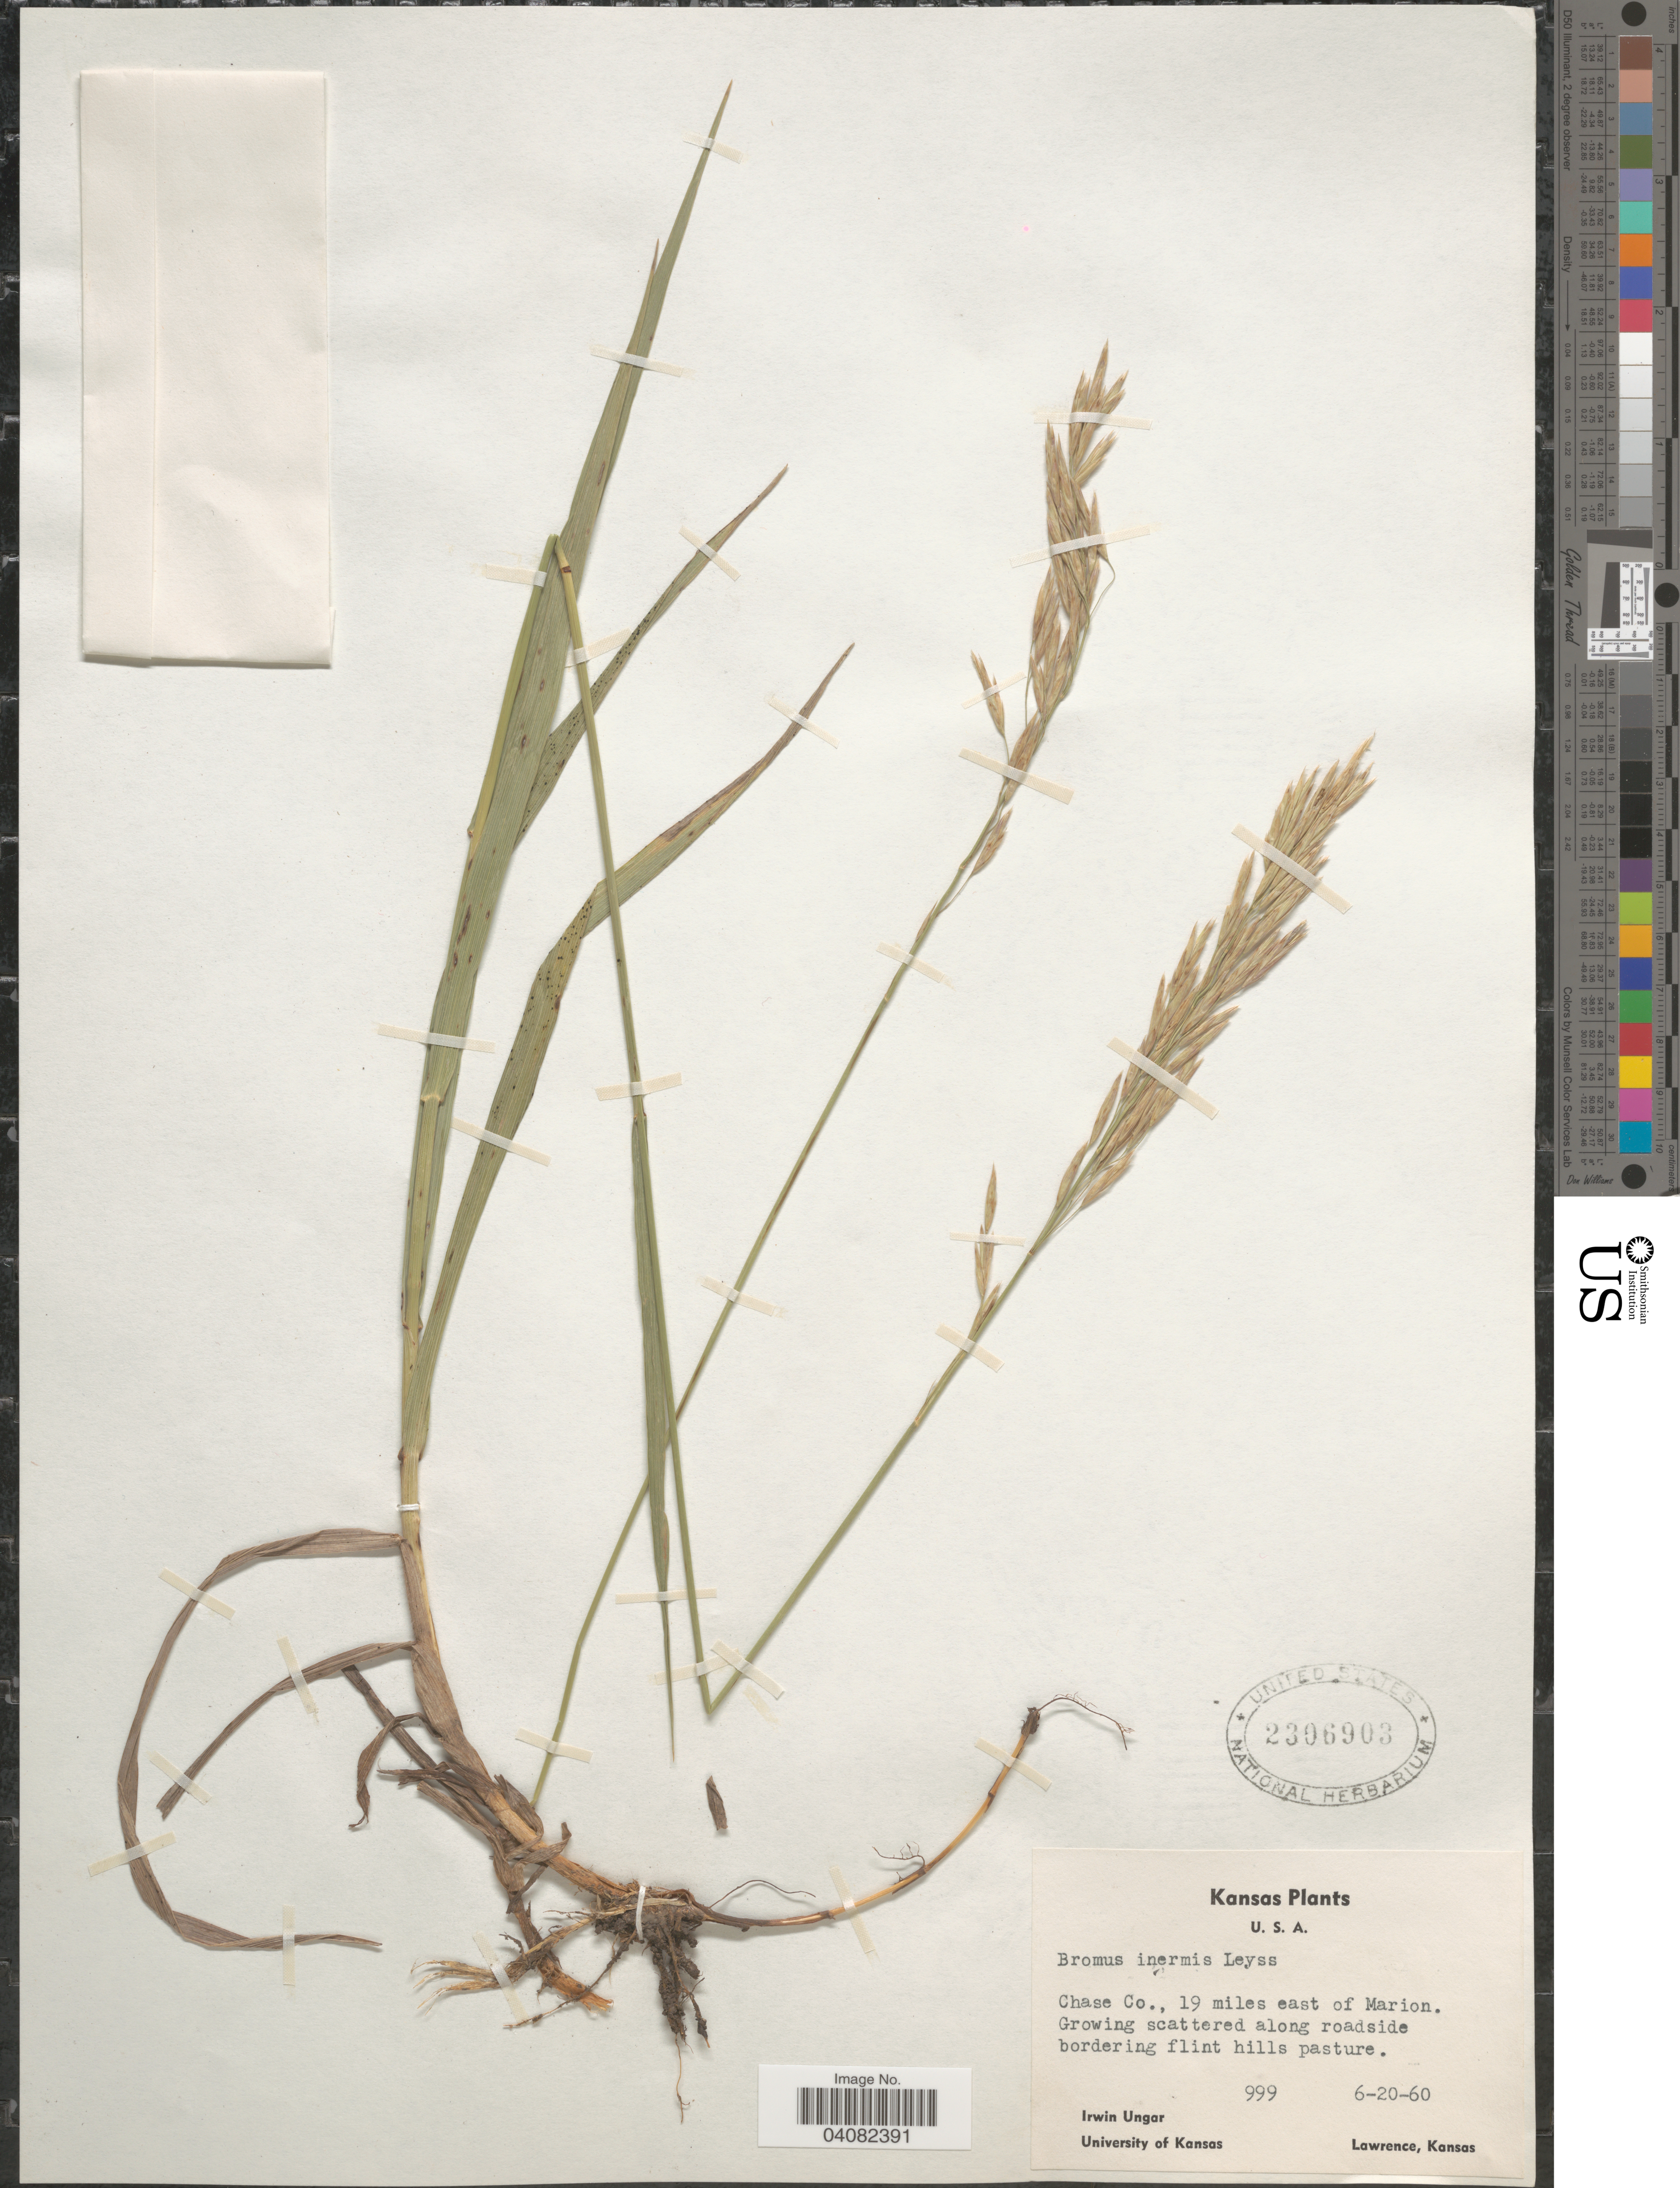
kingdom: Plantae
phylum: Tracheophyta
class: Liliopsida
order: Poales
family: Poaceae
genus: Bromus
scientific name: Bromus inermis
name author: Leyss.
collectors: I. Ungar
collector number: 999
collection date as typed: Transcribed d/m/y: 20/6/60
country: United States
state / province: Kansas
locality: Chase Co., 19 miles east of Marion.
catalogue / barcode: US 2306903